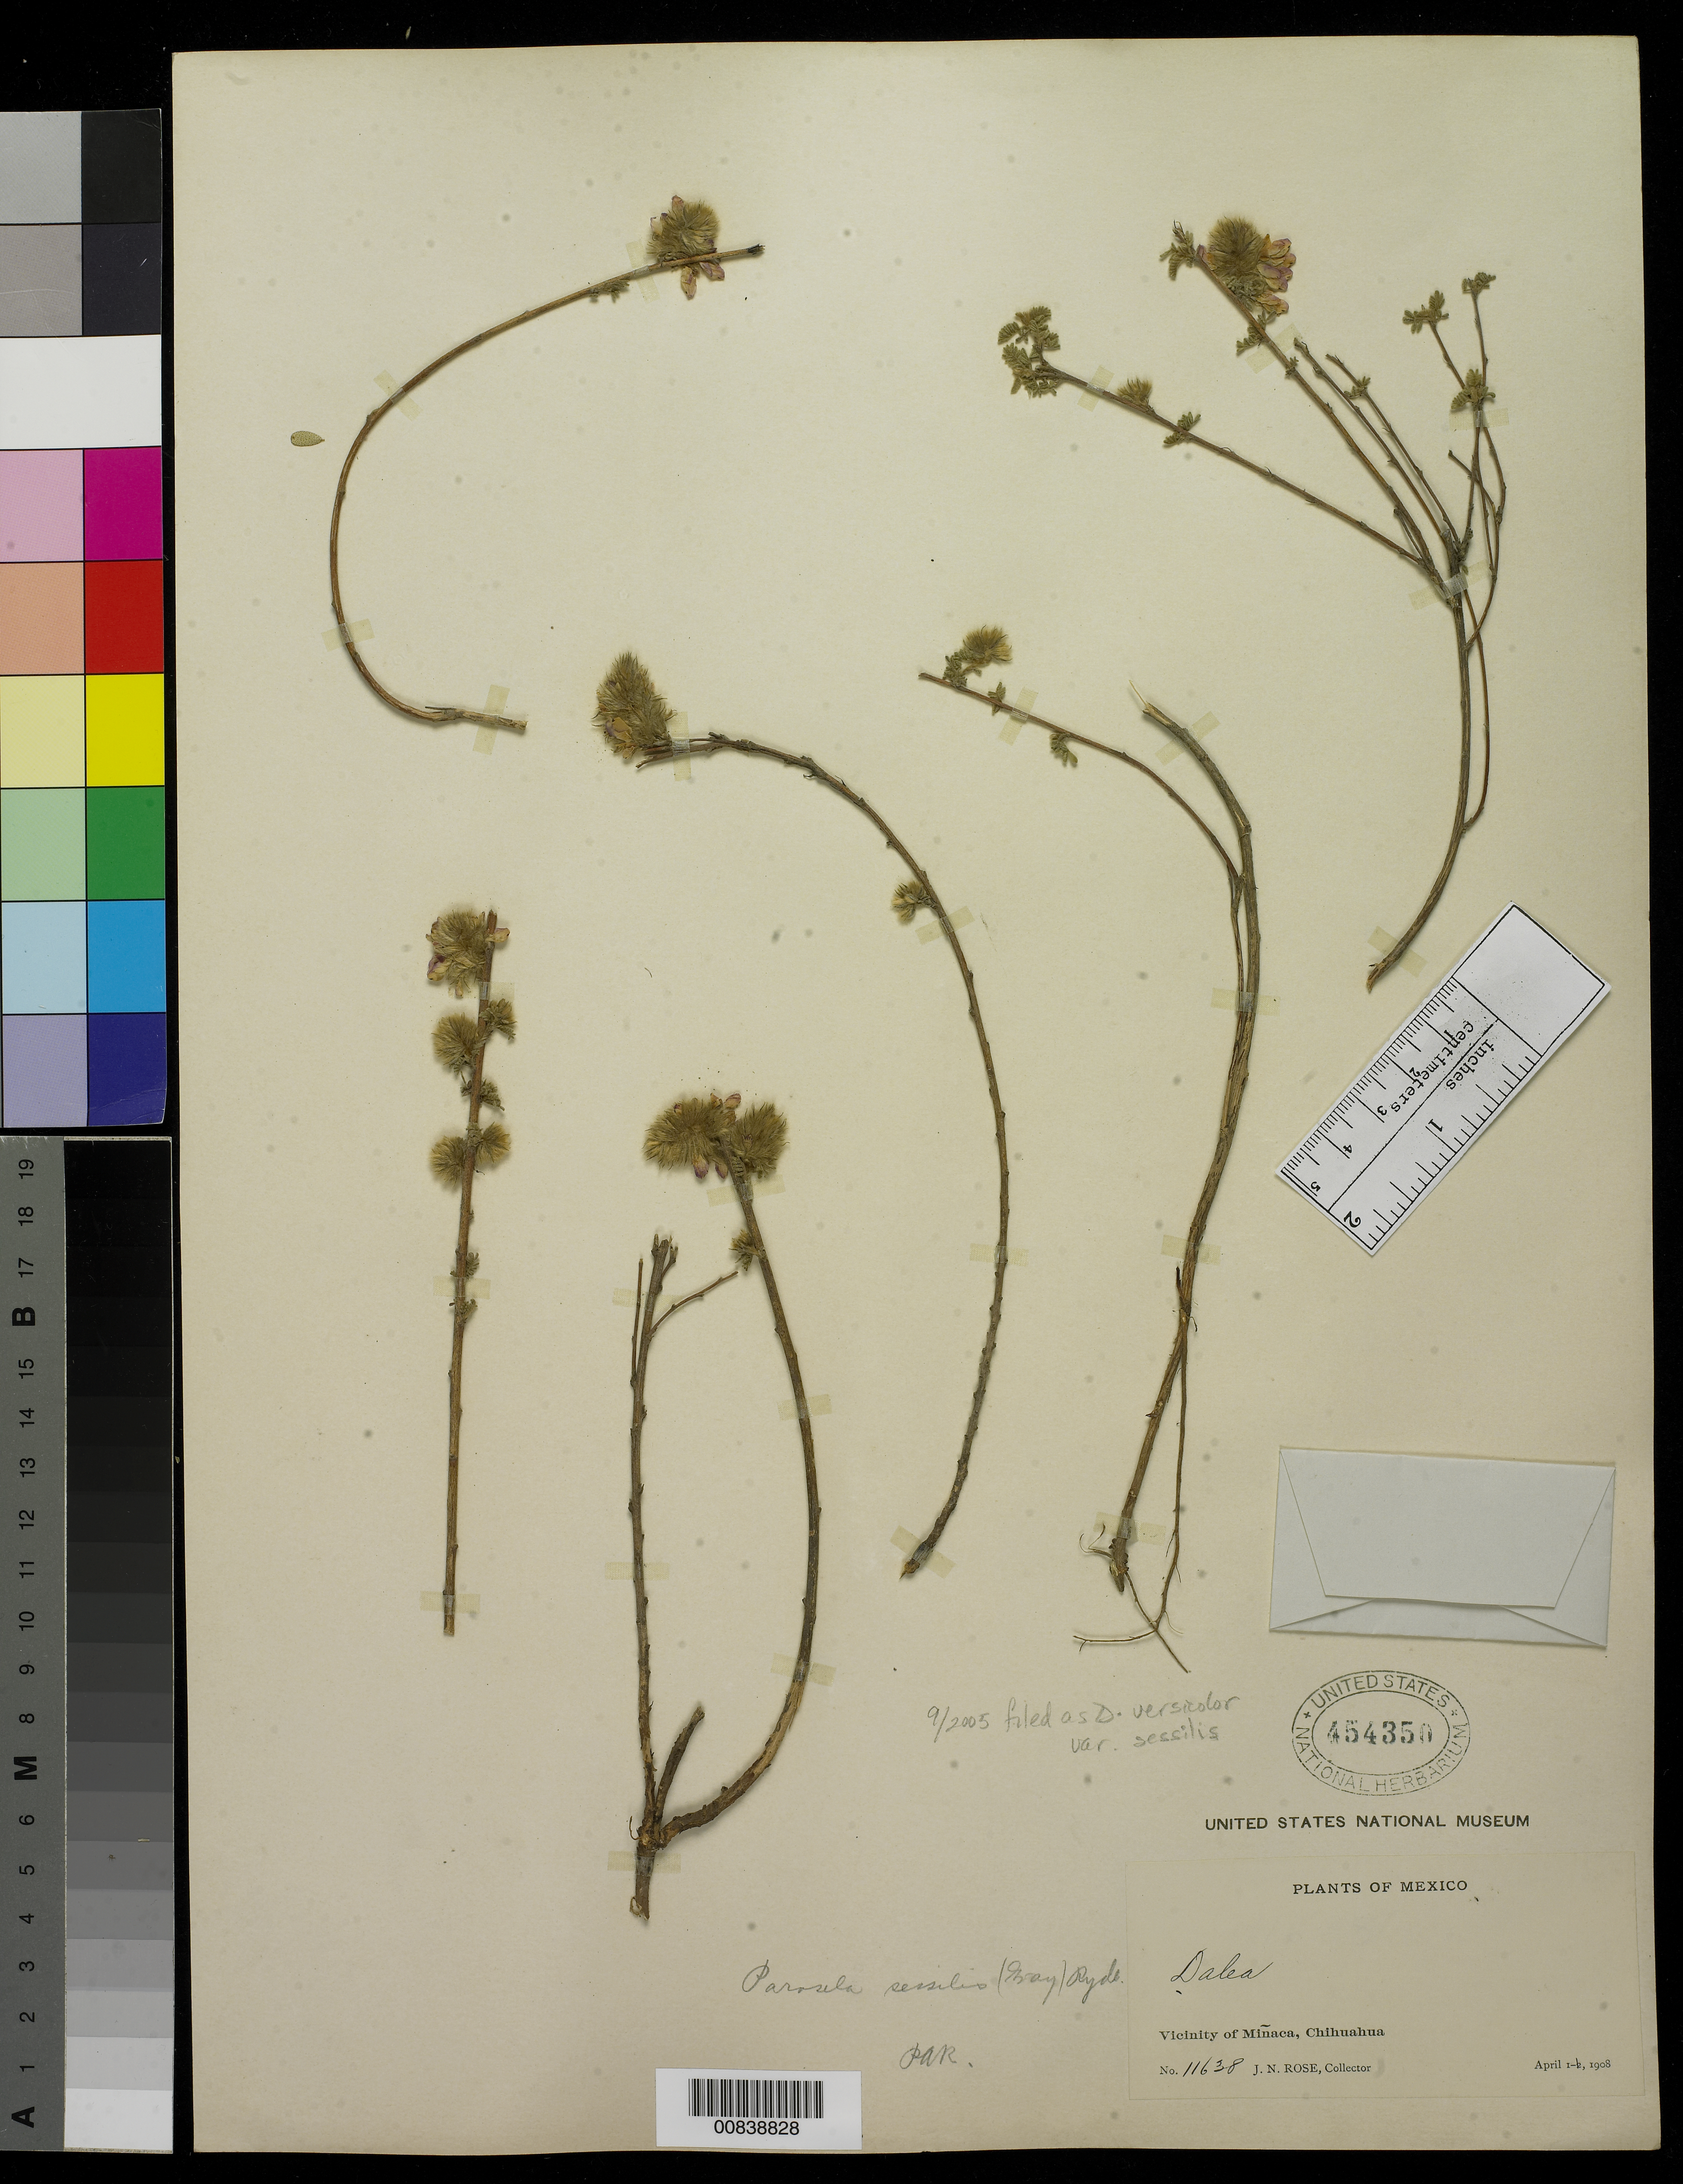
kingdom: Plantae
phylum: Tracheophyta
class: Magnoliopsida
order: Fabales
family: Fabaceae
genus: Dalea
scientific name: Dalea versicolor var. sessilis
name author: Zucc.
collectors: J. N. Rose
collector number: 11638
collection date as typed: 01 Apr 1908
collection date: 1908-04-01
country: Mexico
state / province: Chihuahua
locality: Vicinity of Miñaca, Chihuahua.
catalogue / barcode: US 454350